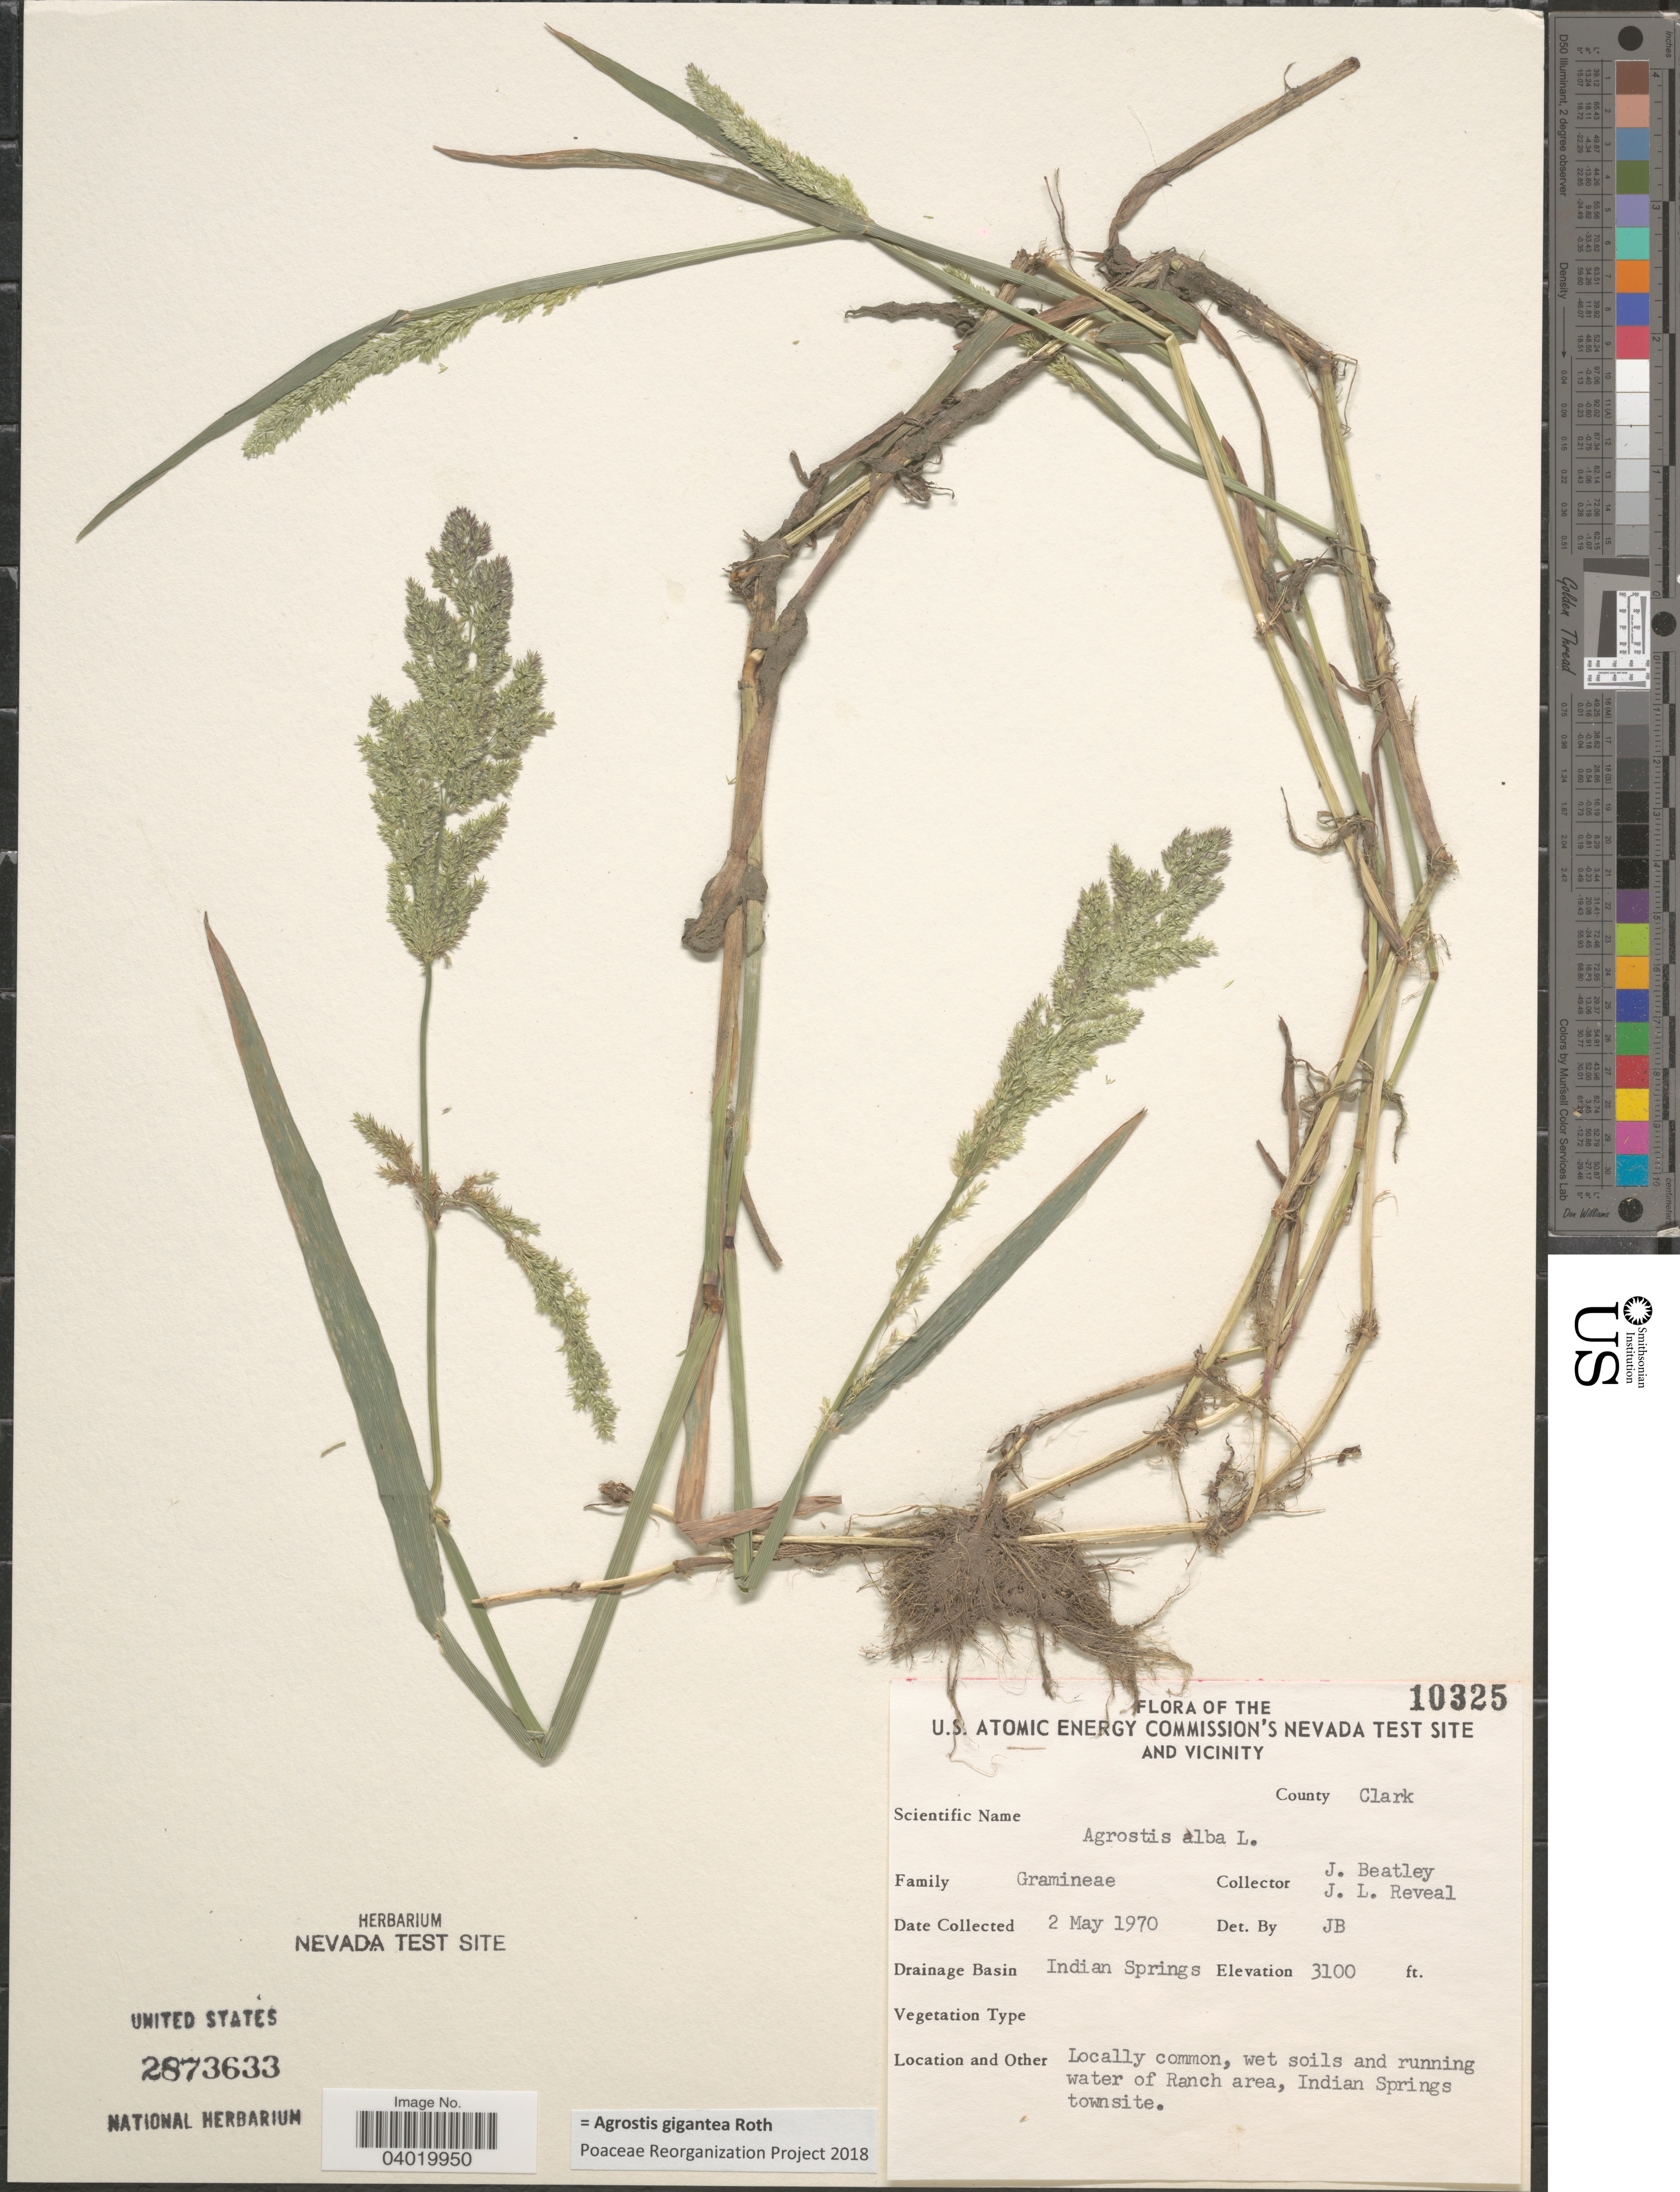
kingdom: Plantae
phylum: Tracheophyta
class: Liliopsida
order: Poales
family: Poaceae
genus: Agrostis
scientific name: Agrostis gigantea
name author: Roth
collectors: J. C. Beatley & J. L. Reveal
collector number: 10325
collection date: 1970-05-02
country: United States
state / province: Nevada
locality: U.S. Atomic Energy Commission's Nevada Test Site And Vicinity. County Clark. Drainage Basin Indian Springs. Wet soils and running water of Ranch area, Indian Springs townsite.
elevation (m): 945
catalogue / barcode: US 2873633